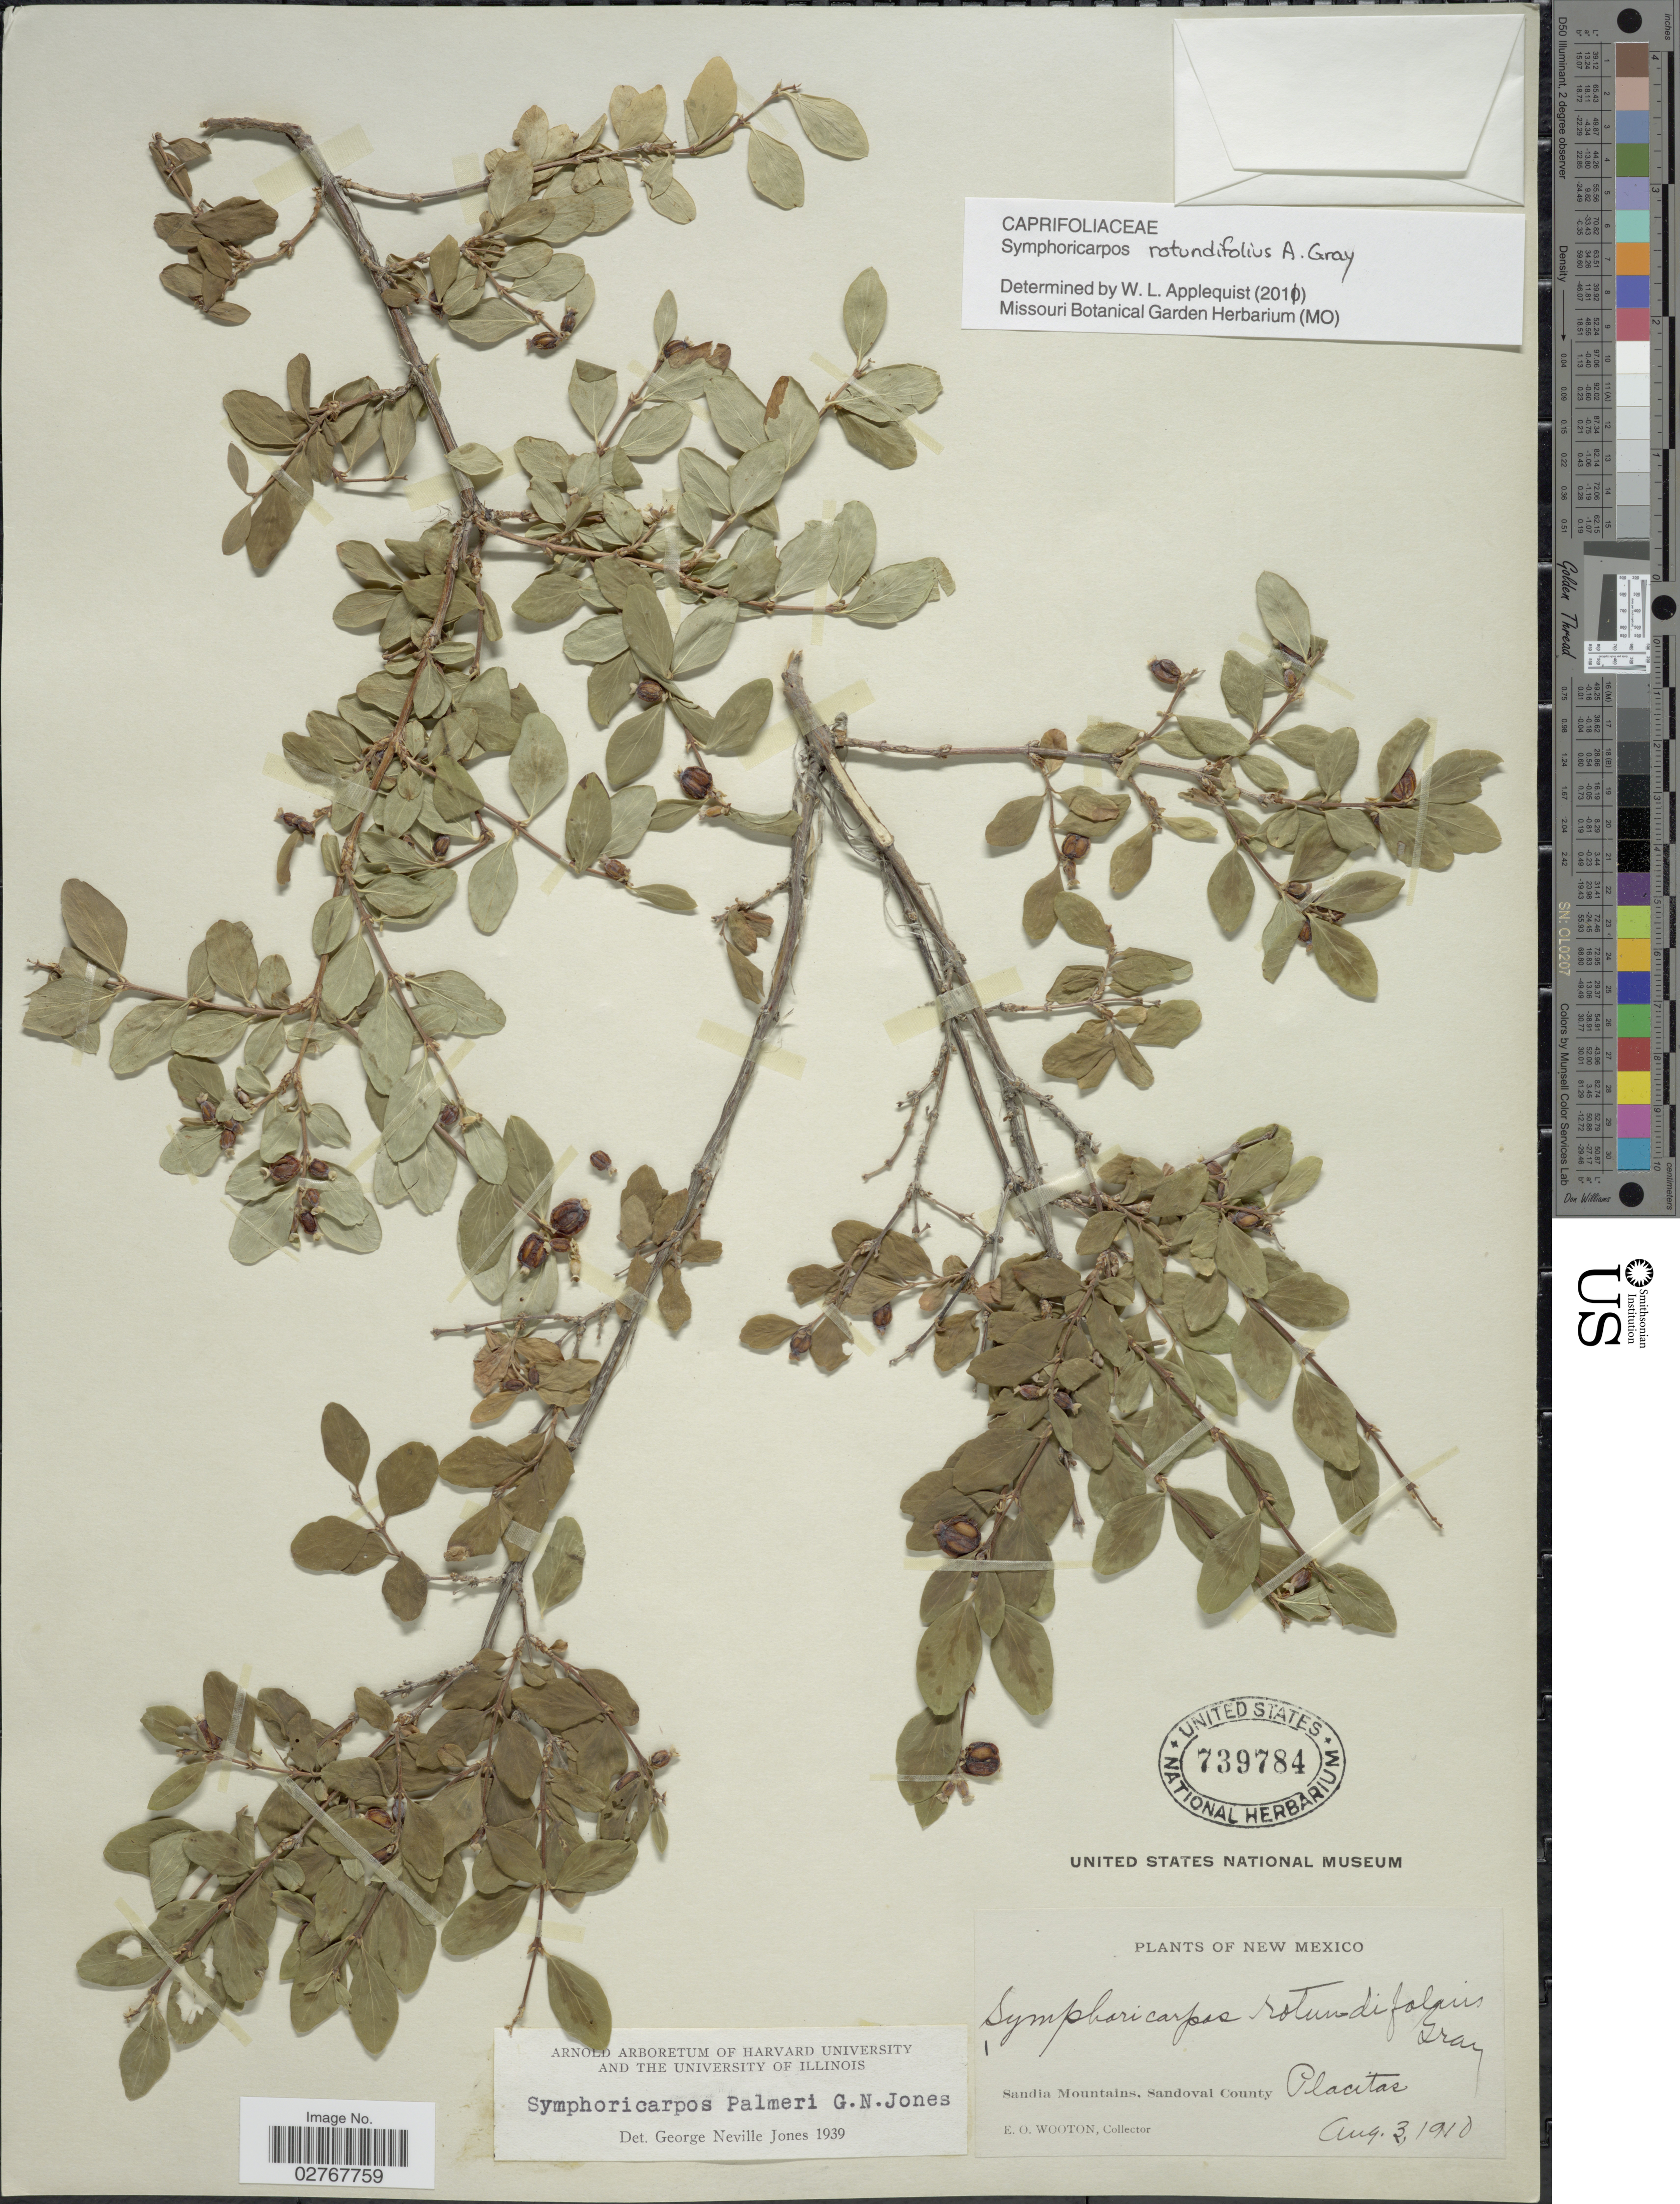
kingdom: Plantae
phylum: Tracheophyta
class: Magnoliopsida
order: Dipsacales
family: Caprifoliaceae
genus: Symphoricarpos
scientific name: Symphoricarpos rotundifolius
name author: A. Gray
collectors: E. O. Wooton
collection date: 1910-08-03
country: United States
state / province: New Mexico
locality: Sandia Mountains, Sandoval County, Placitas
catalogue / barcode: US 739784